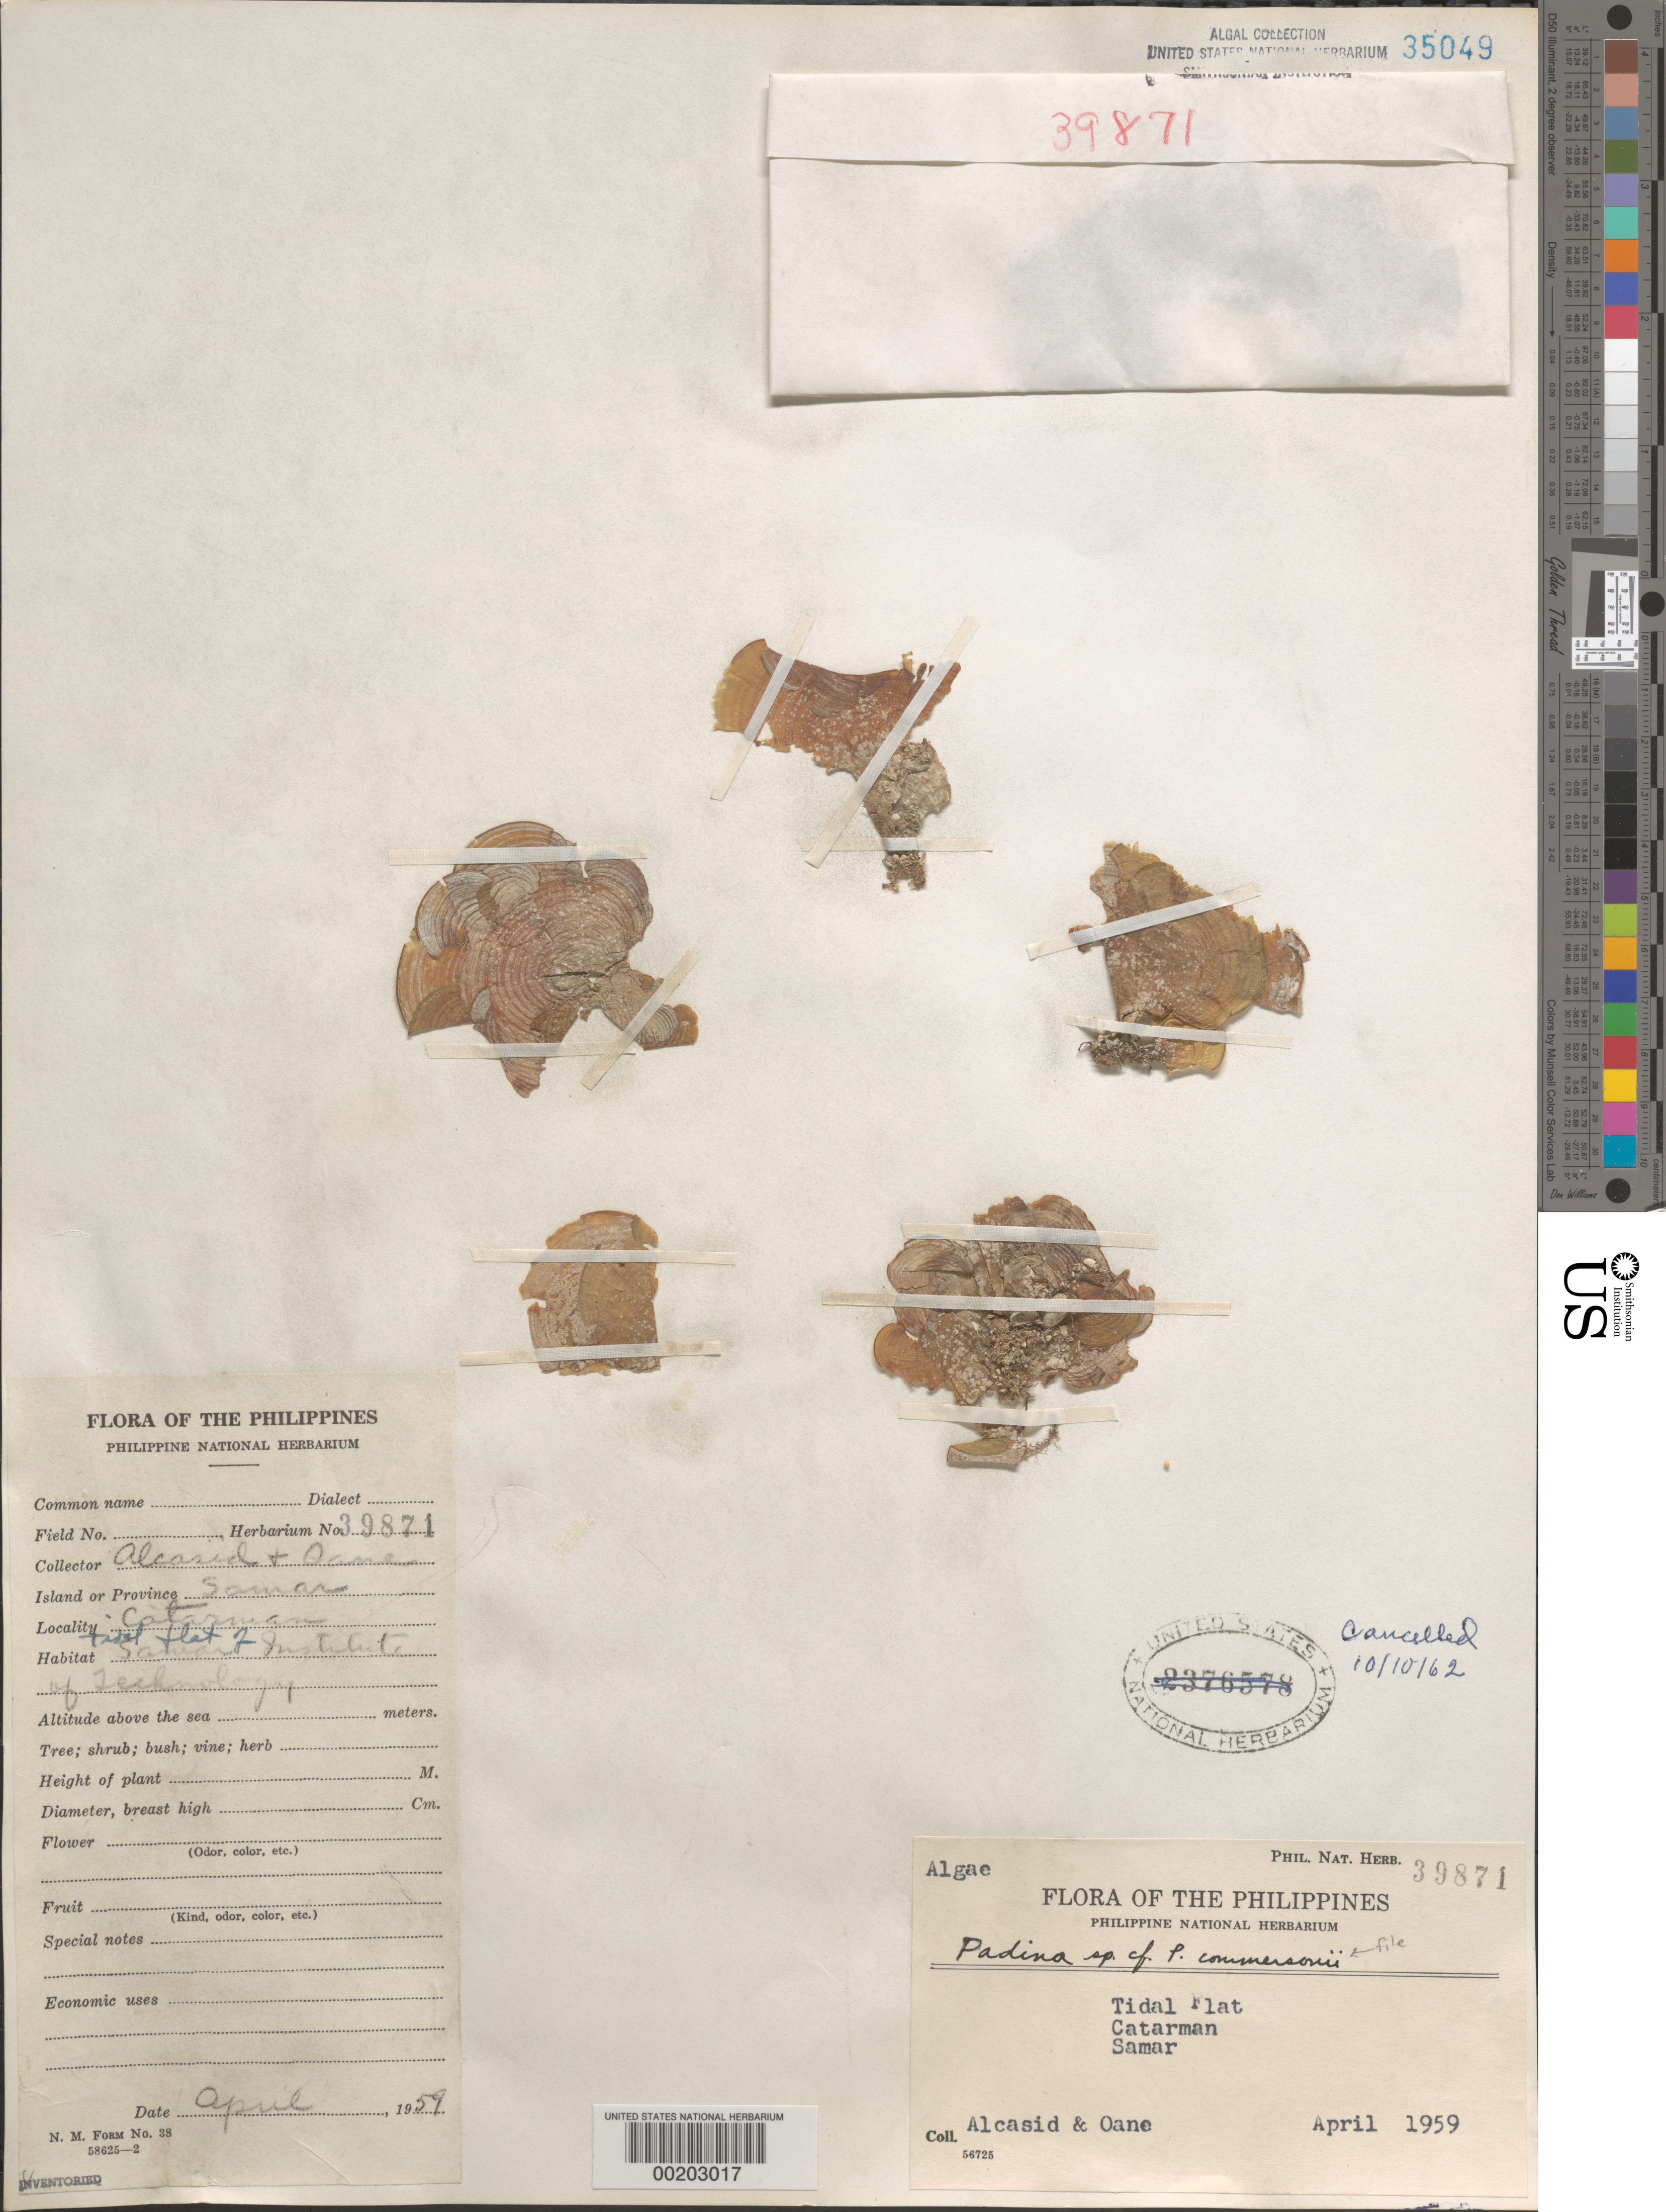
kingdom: Chromista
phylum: Ochrophyta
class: Phaeophyceae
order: Dictyotales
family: Dictyotaceae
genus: Padina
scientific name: Padina boryana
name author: Thivy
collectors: G. Alcasid & -. Oane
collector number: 39871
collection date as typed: Apr 1959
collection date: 1959-04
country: Philippines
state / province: Eastern Visayas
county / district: Northern Samar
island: Samar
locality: Catarman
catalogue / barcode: US 35049